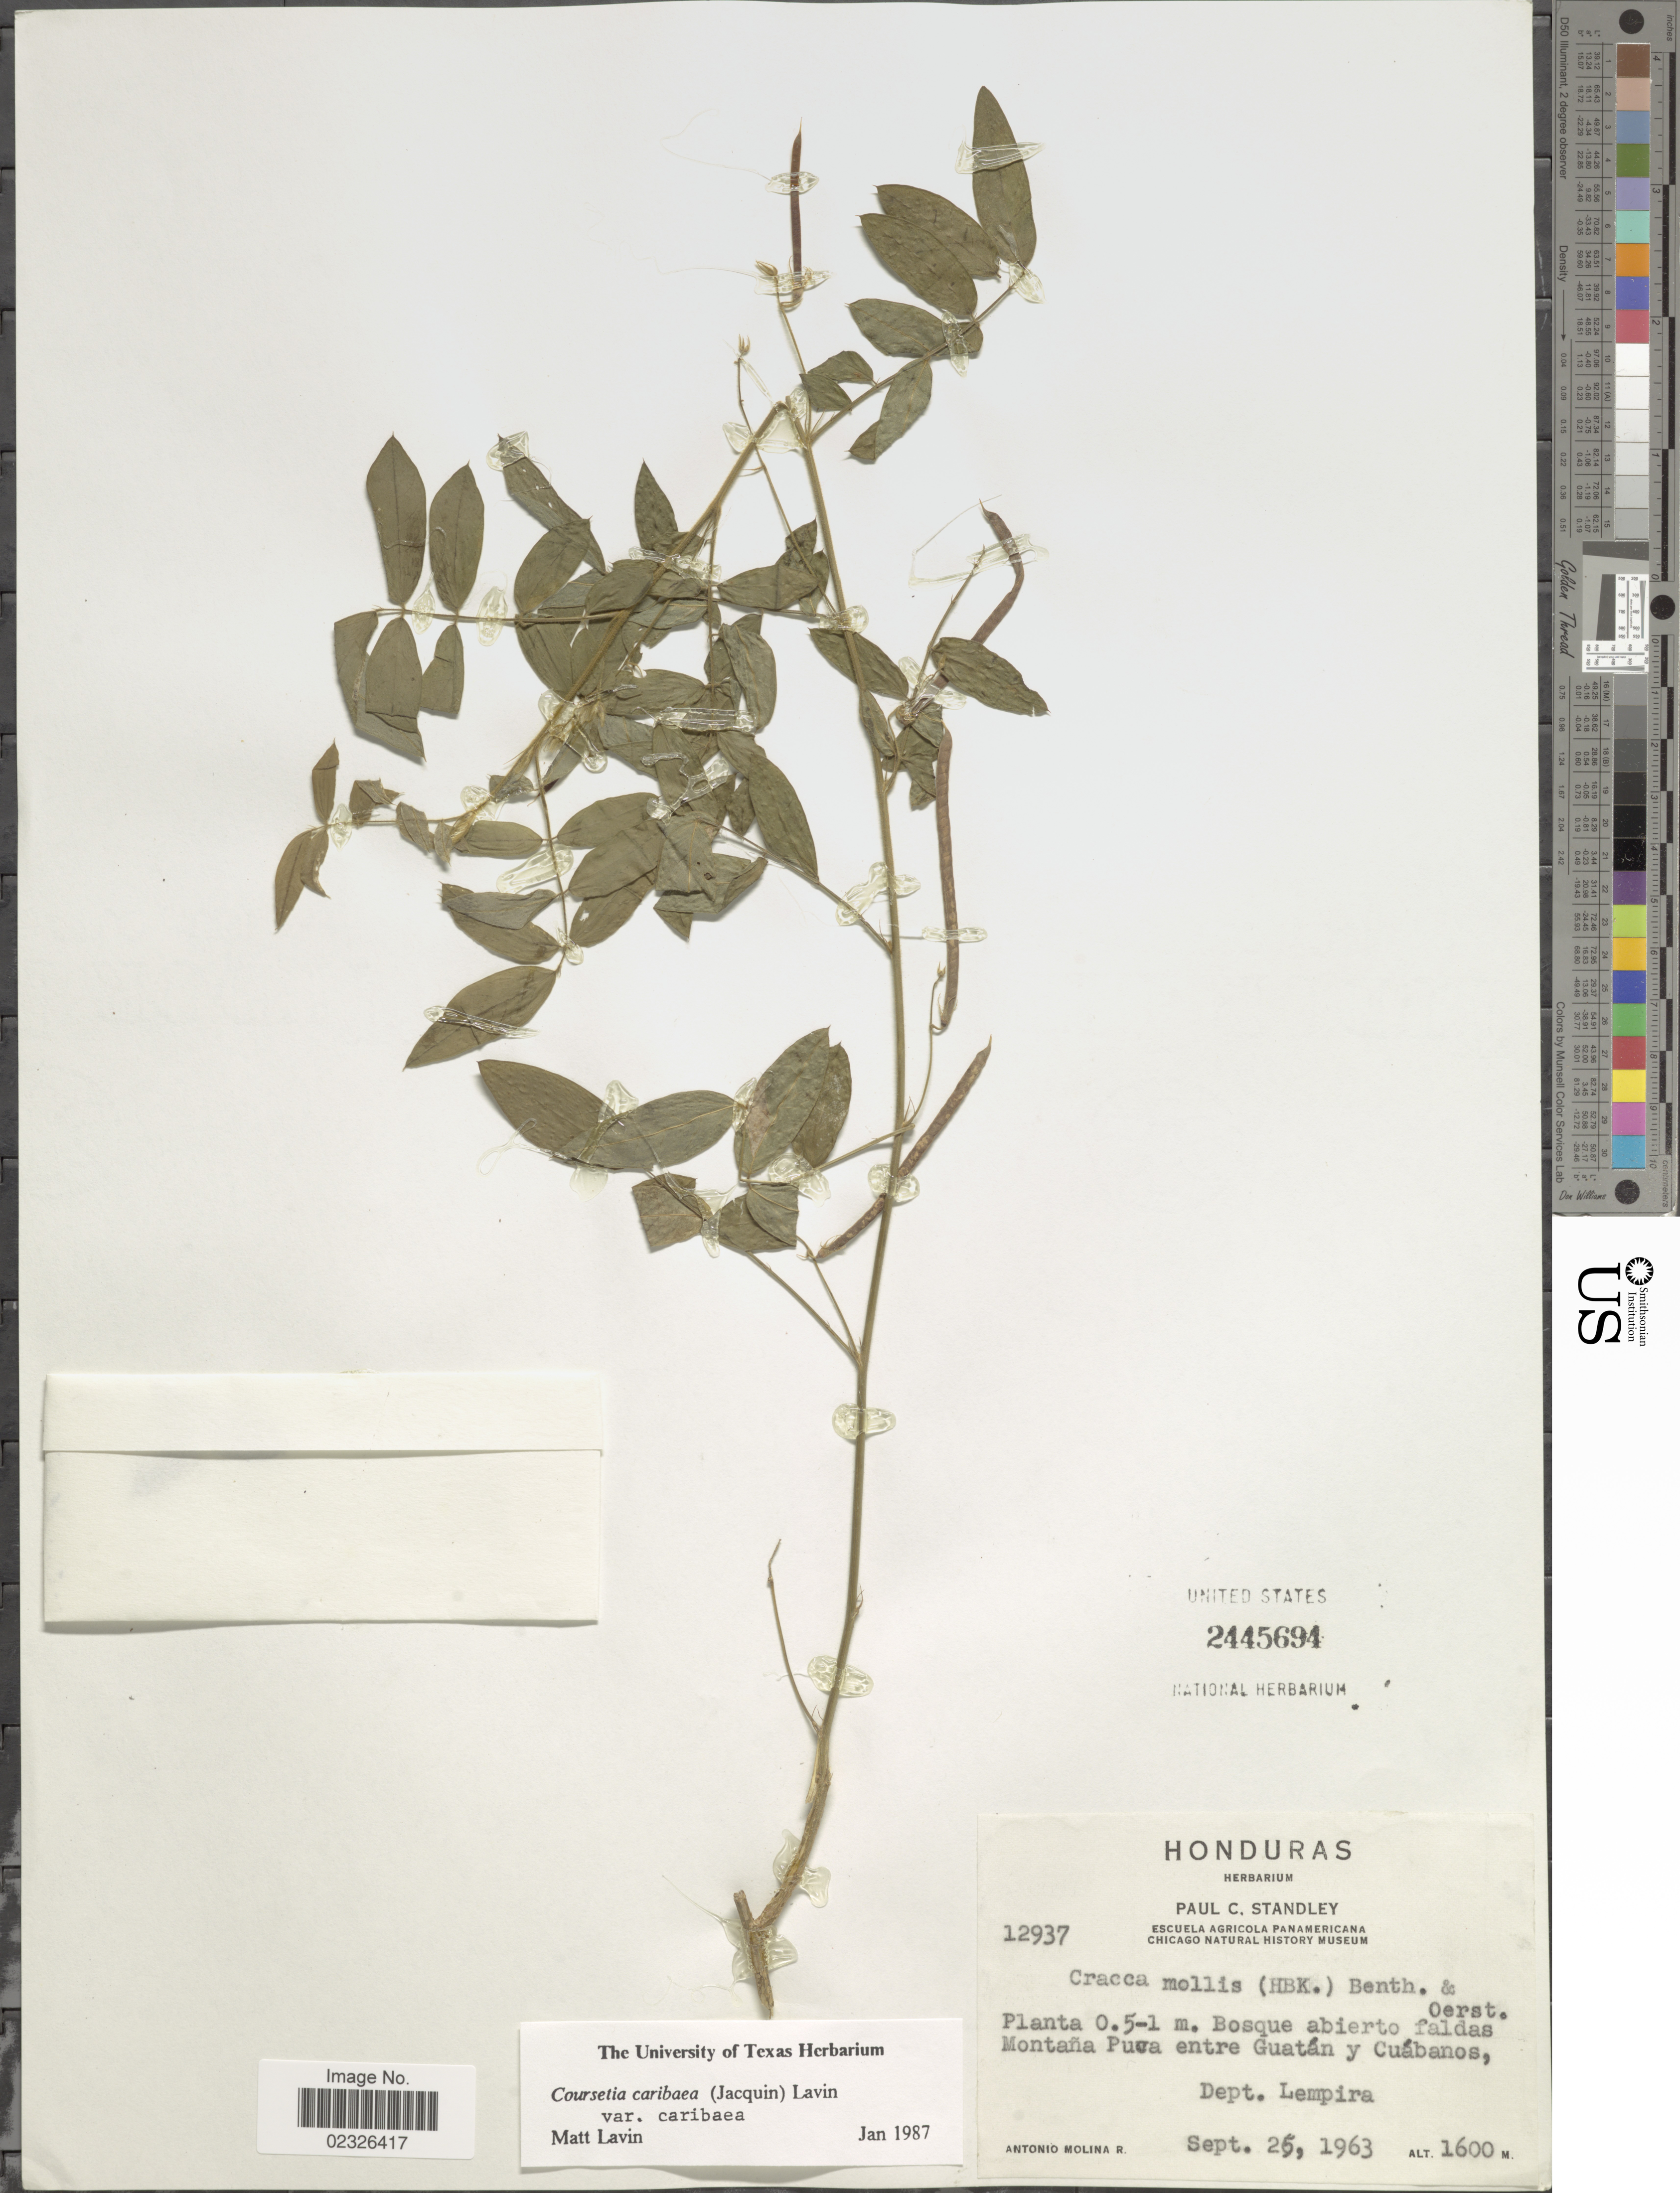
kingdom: Plantae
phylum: Tracheophyta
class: Magnoliopsida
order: Fabales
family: Fabaceae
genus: Coursetia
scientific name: Coursetia caribaea var. caribaea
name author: (Jacq.) Lavin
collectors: A. Molina R.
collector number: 12937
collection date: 1963-09-25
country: Honduras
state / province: Lempira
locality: Bosque abierto faldas Montana Puca entre Guatan y Cuabanos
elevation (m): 1600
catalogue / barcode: US 2445694